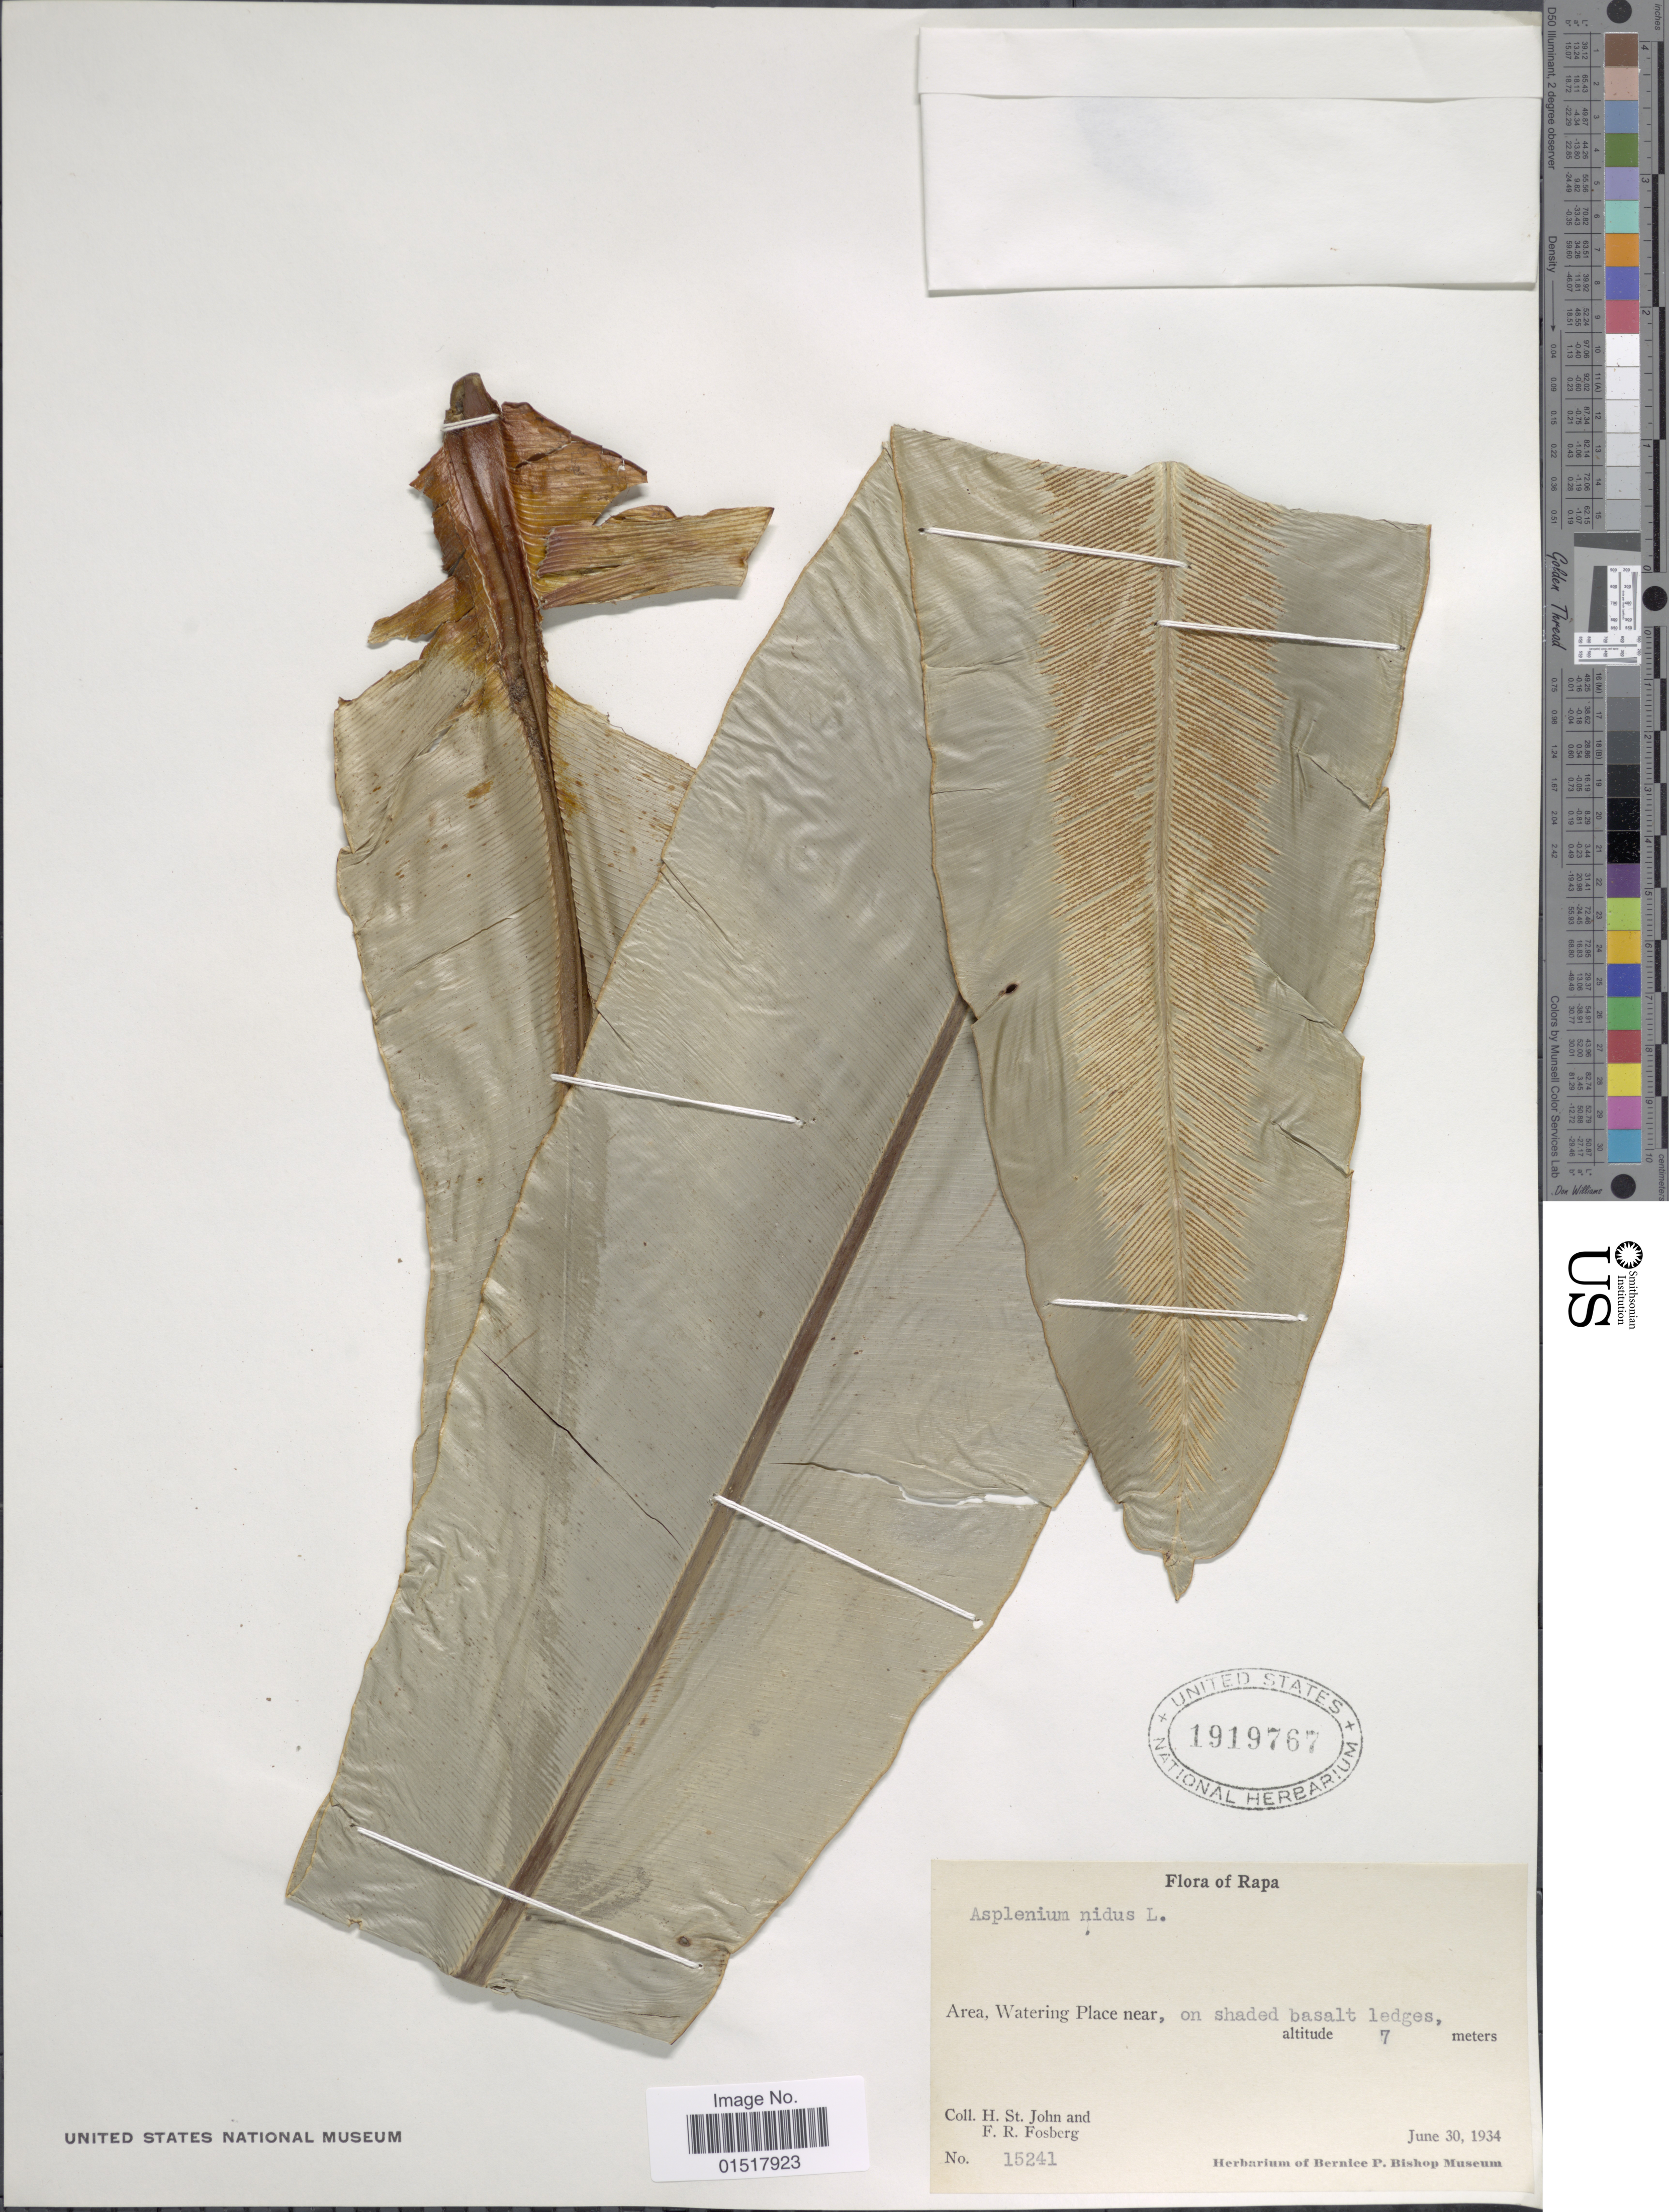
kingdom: Plantae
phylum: Tracheophyta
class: Polypodiopsida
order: Polypodiales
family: Aspleniaceae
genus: Asplenium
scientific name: Asplenium australasicum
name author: (Sm.) Hook.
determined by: Florence, J.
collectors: H. St. John & F. R. Fosberg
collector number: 15241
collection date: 1934-06-30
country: French Polynesia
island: Rapa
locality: Rapa. Area, Watering Place near, on shaded basalt ledges.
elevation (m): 7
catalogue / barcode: US 1919767